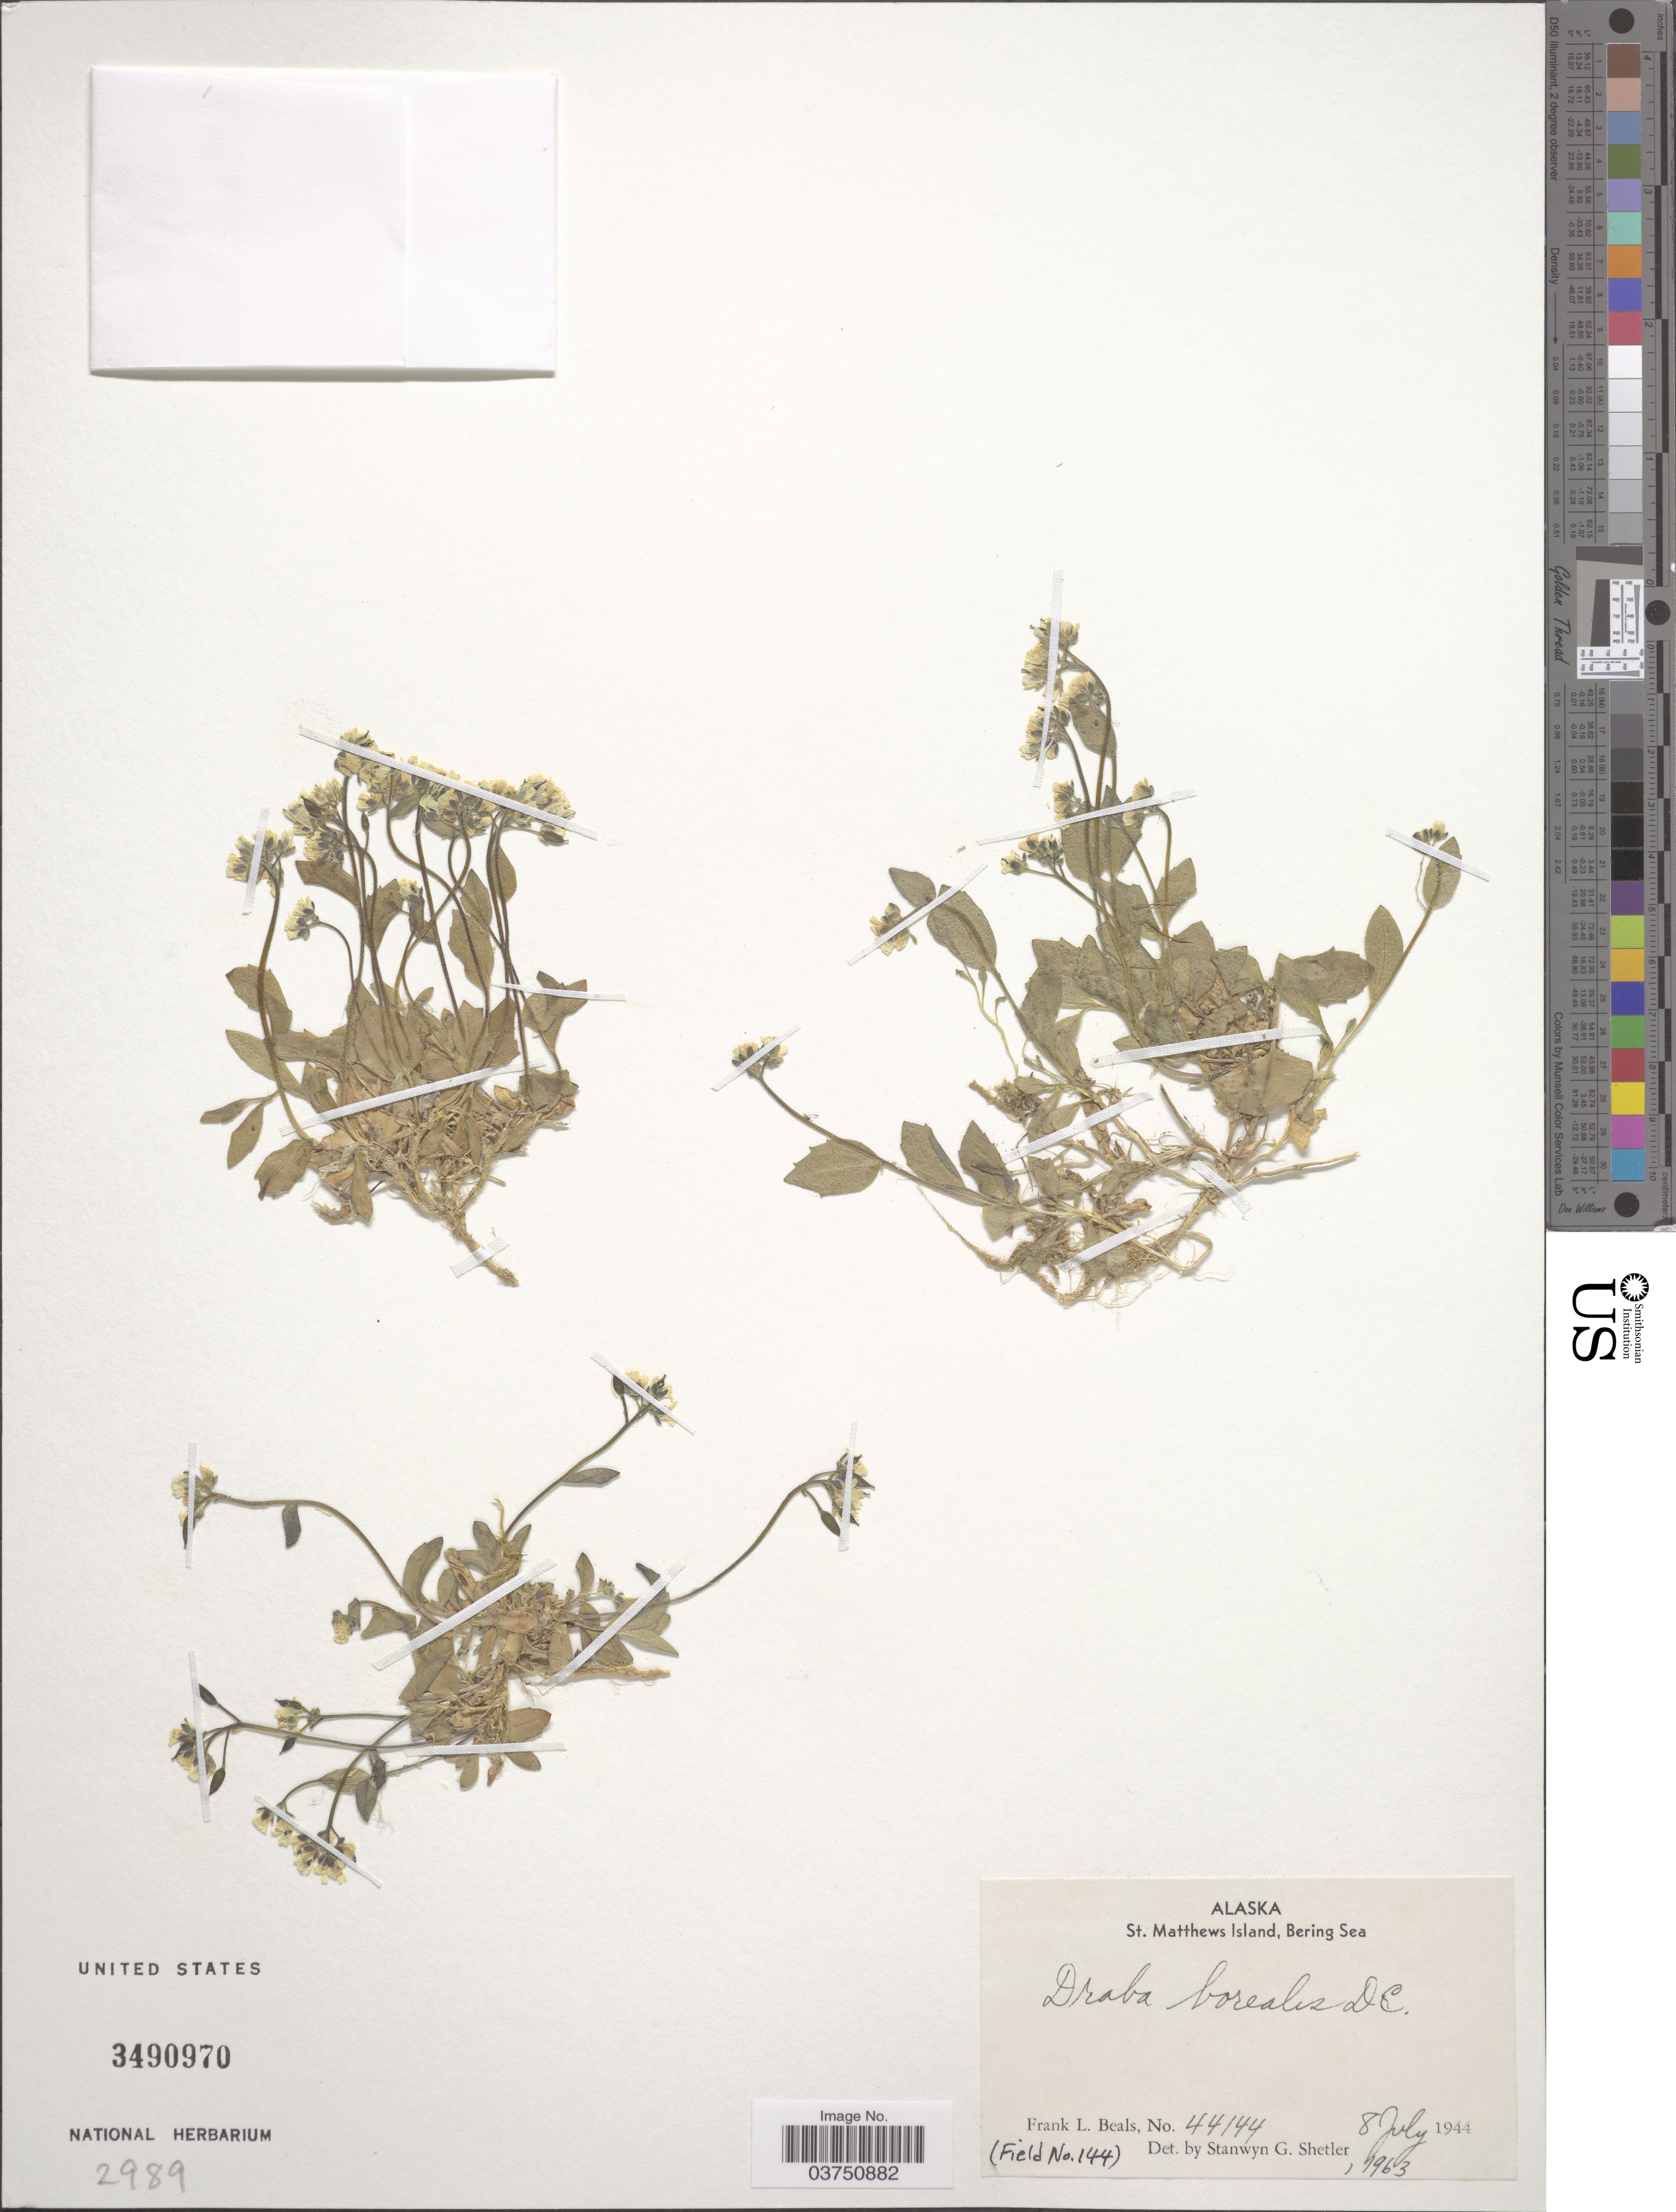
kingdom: Plantae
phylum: Tracheophyta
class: Magnoliopsida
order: Brassicales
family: Brassicaceae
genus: Draba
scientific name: Draba borealis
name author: DC.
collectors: F. Beals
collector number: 44144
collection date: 1944-07-08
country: United States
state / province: Alaska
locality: St. Matthews Island, Bering Sea.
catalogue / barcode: US 3490970